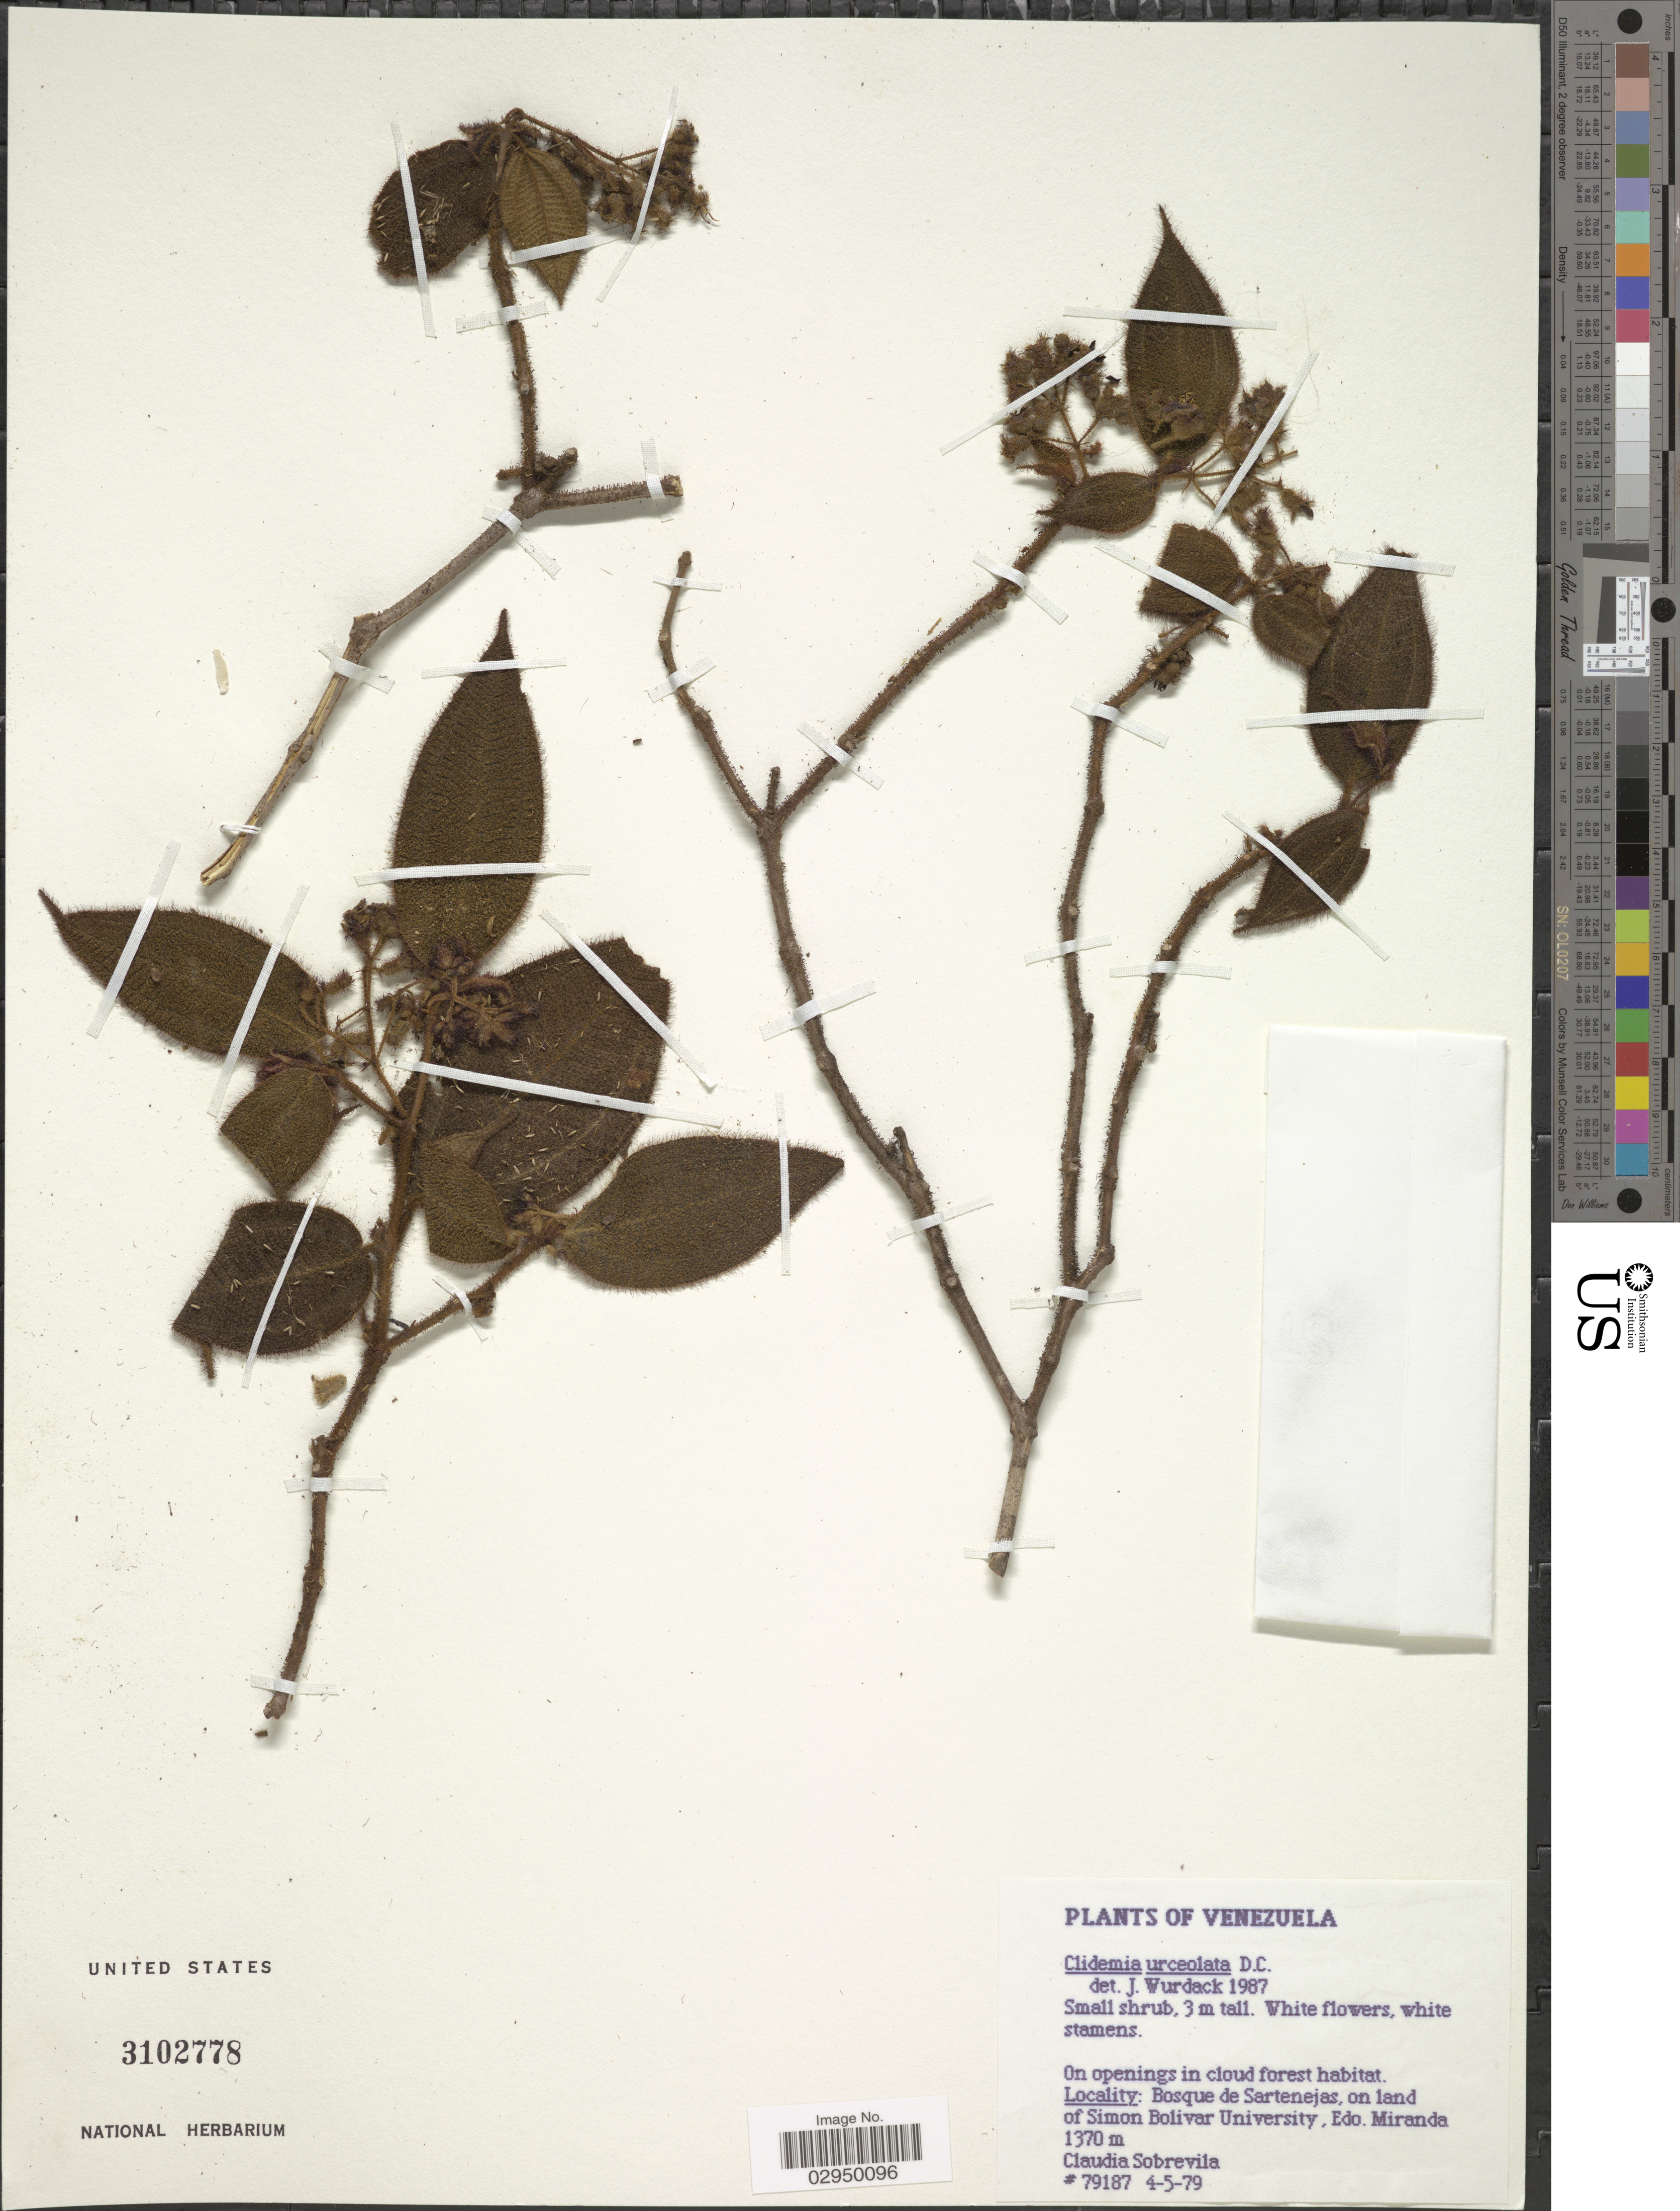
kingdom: Plantae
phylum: Tracheophyta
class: Magnoliopsida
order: Myrtales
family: Melastomataceae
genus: Clidemia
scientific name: Clidemia urceolata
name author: DC.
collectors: C. Sobrevila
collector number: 79187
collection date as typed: Transcribed d/m/y: 4/5/79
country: Venezuela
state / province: Miranda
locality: Bosque de Sartenejas, on land of Simon Bolivar University.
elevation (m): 1370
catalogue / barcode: US 3102778